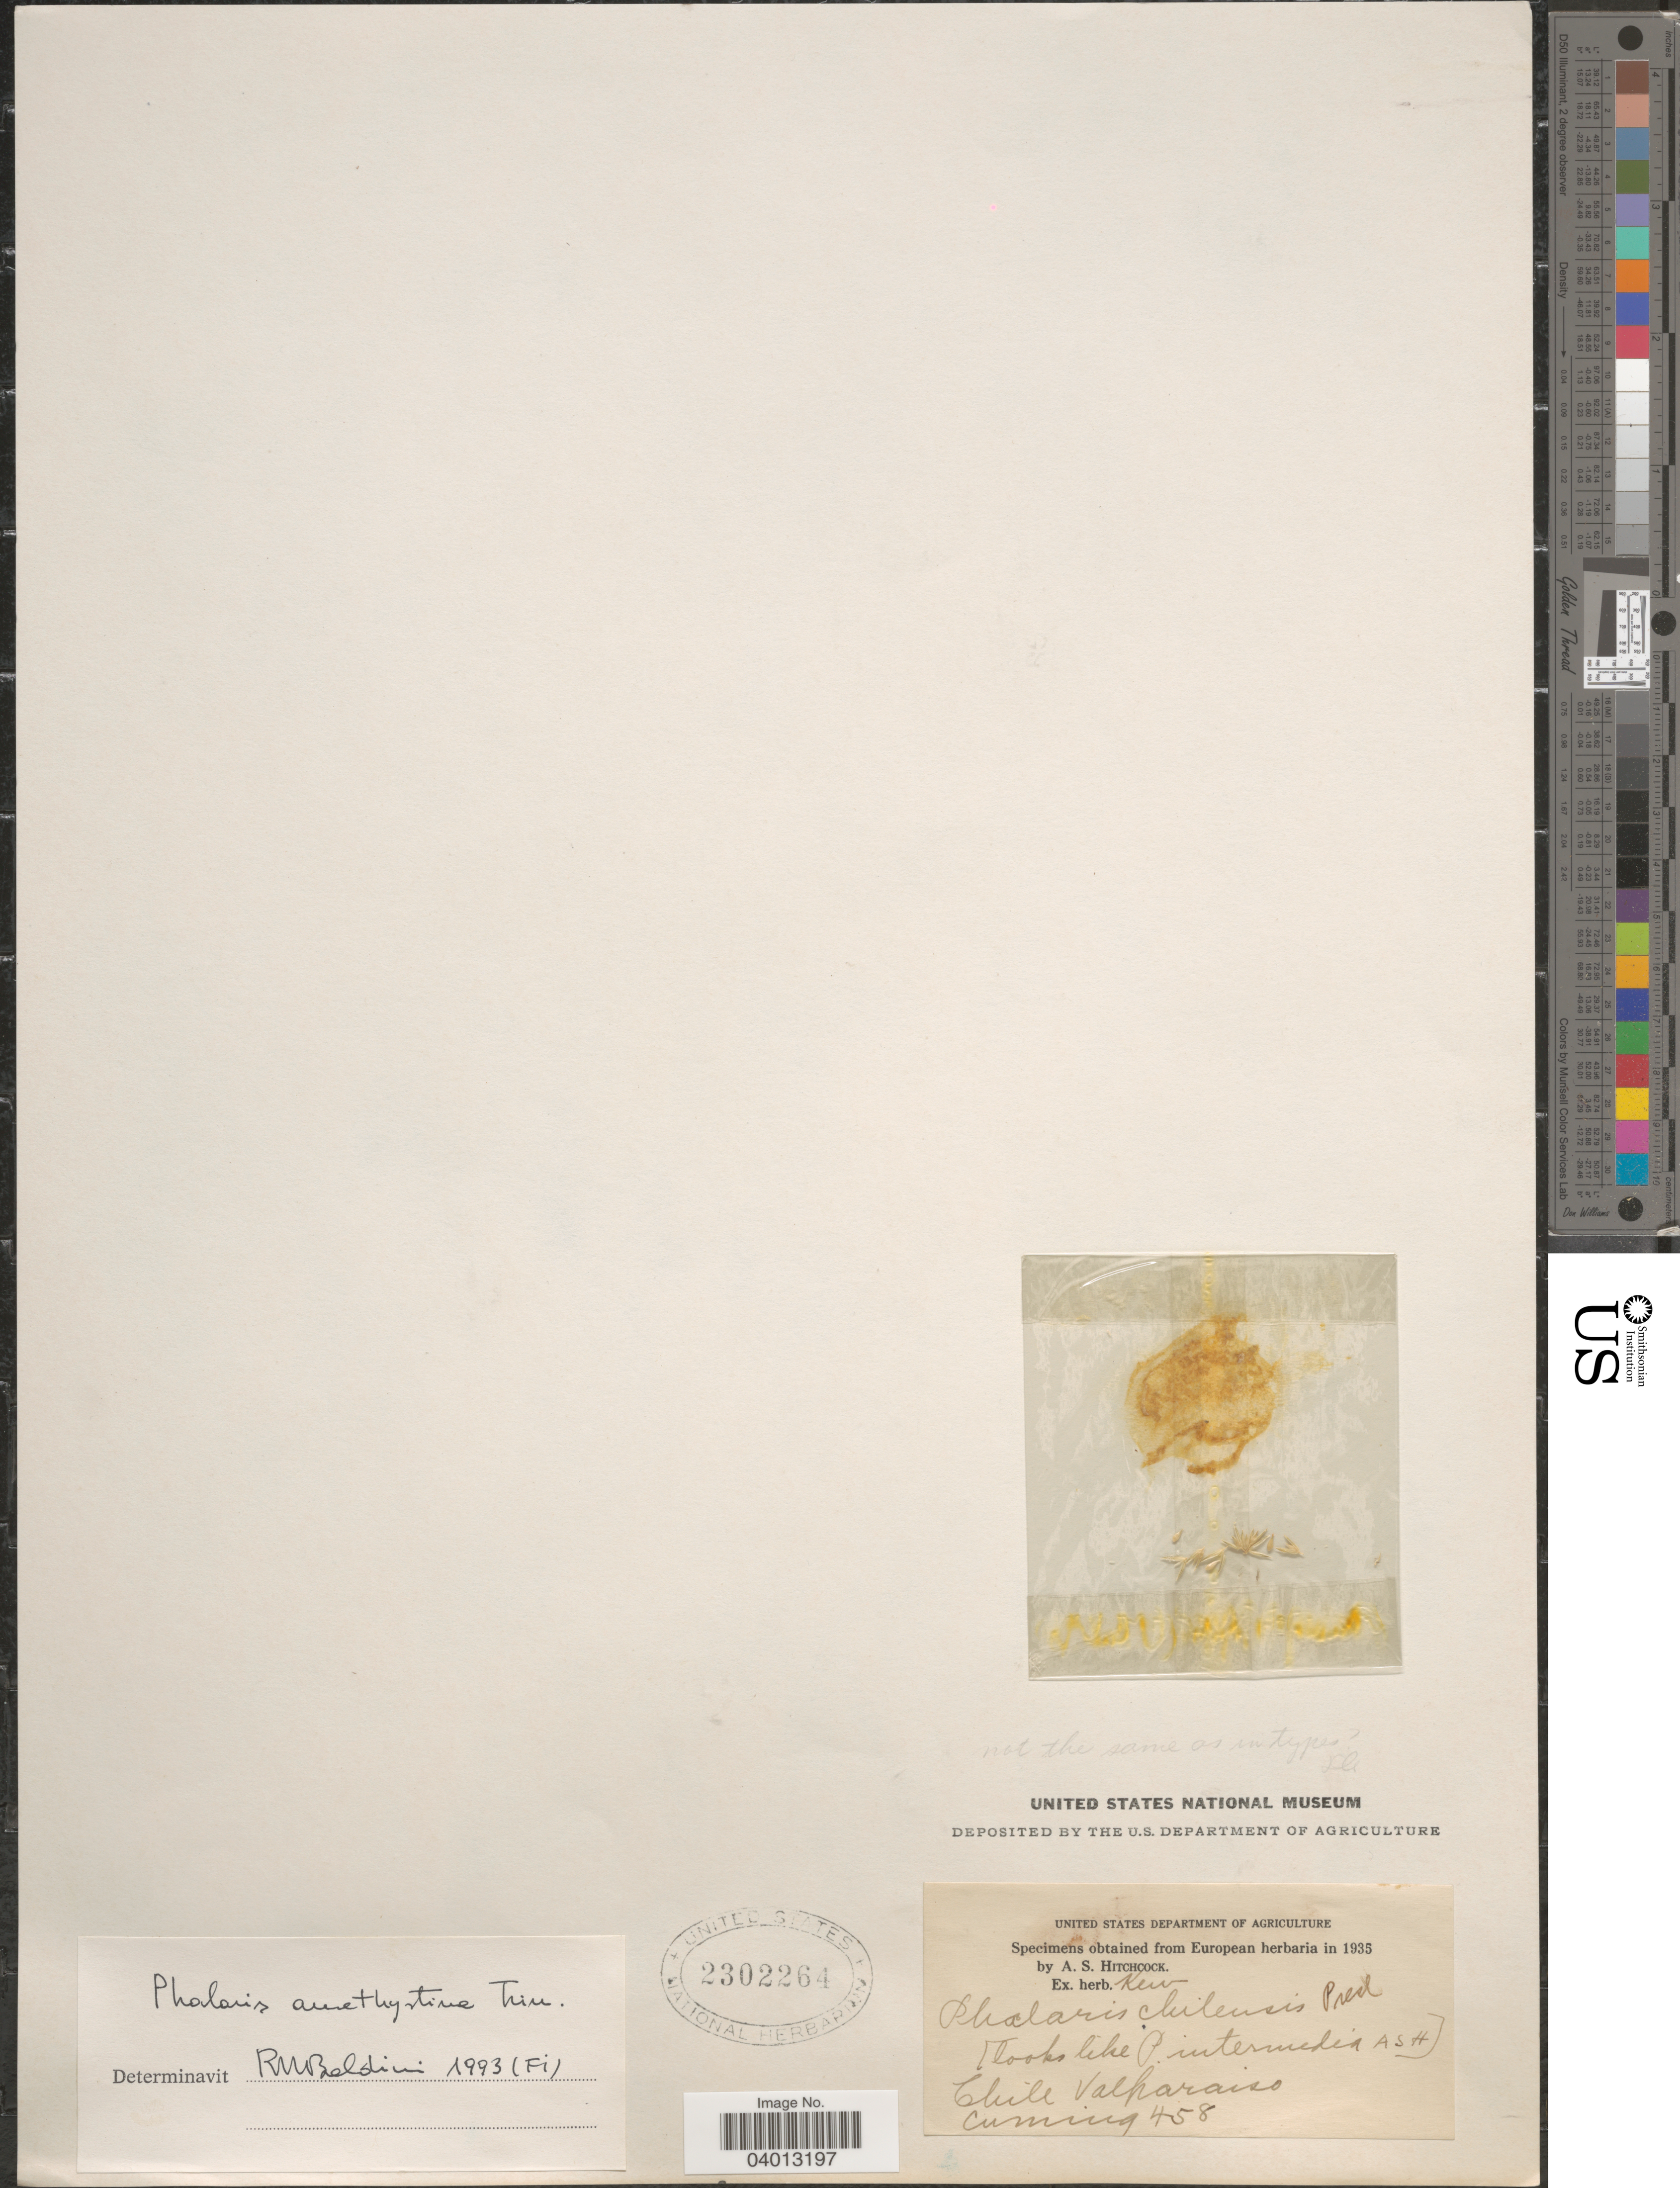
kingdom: Plantae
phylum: Tracheophyta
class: Liliopsida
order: Poales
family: Poaceae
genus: Phalaris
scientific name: Phalaris amethystina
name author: Trin.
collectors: -. Cuming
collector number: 458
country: Chile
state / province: Valparaíso (V)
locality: Valparaiso.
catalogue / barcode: US 2302264